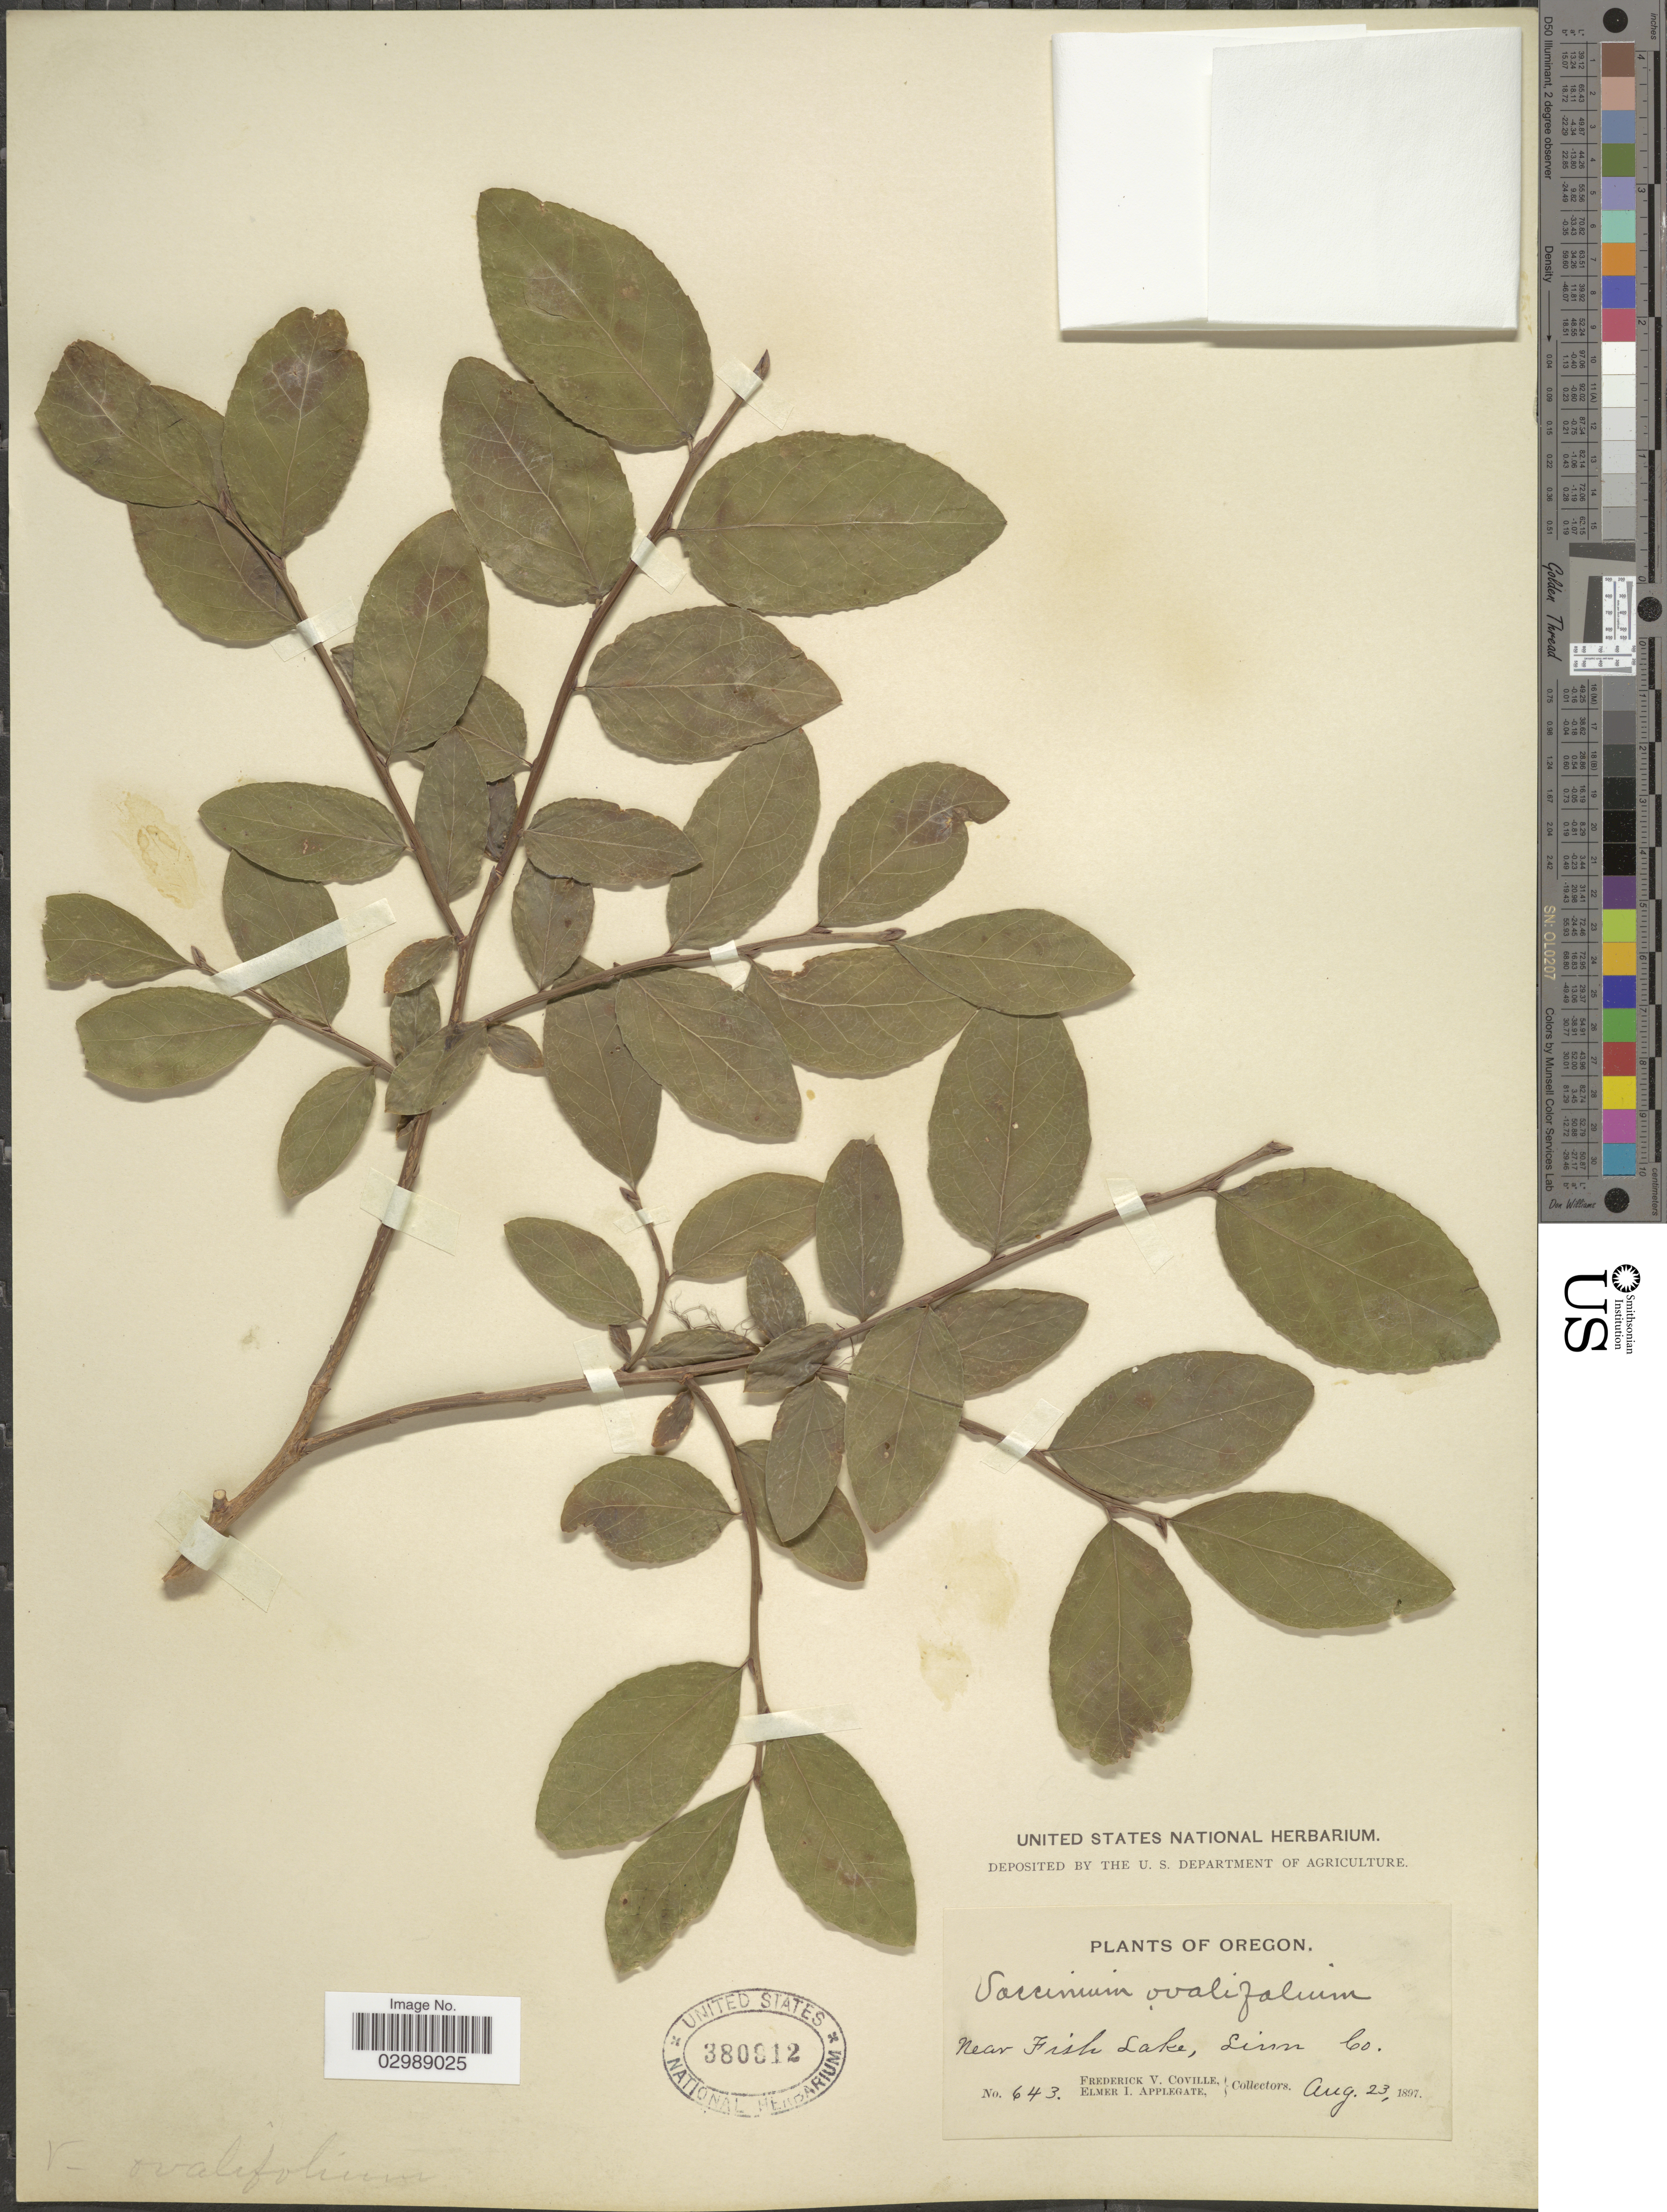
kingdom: Plantae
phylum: Tracheophyta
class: Magnoliopsida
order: Ericales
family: Ericaceae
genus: Vaccinium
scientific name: Vaccinium ovalifolium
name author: Sm.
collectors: F. V. Coville & E. I. Applegate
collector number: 643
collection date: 1897-08-23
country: United States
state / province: Oregon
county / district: Linn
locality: Near Fish Lake, Linn Co.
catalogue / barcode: US 380912